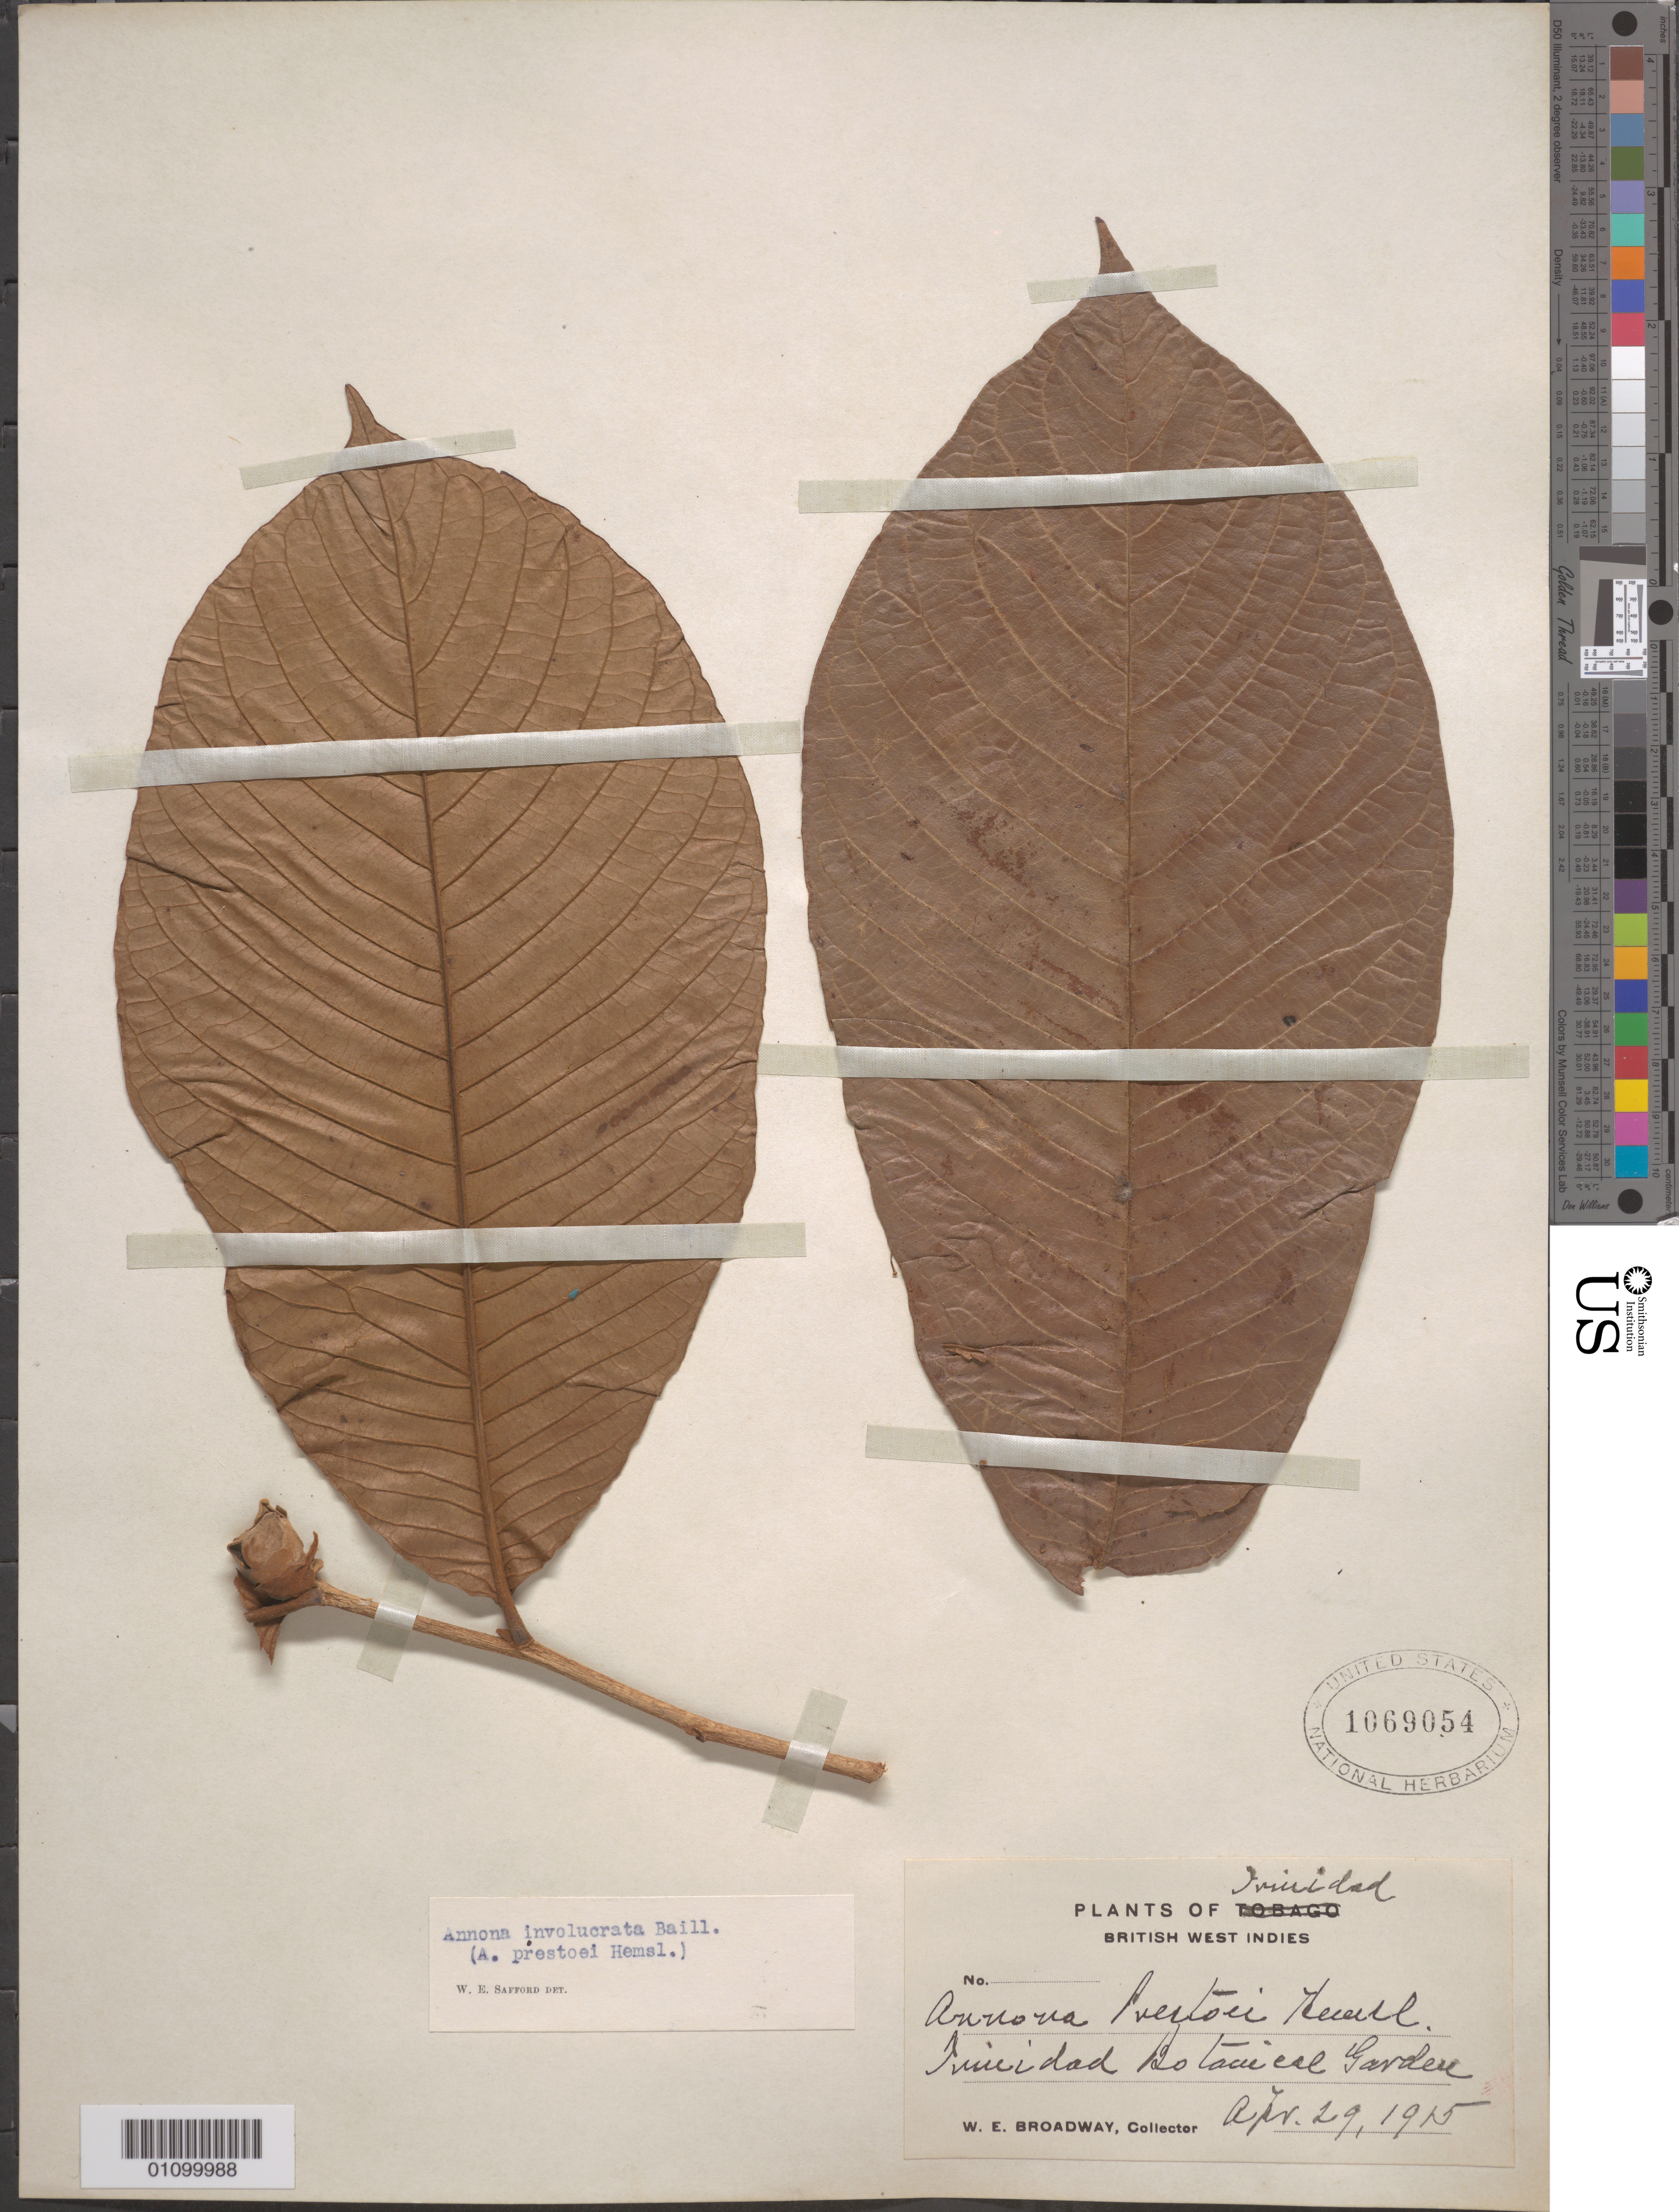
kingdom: Plantae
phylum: Tracheophyta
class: Magnoliopsida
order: Magnoliales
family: Annonaceae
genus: Annona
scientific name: Annona purpurea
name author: Moc. & Sessé ex Dunal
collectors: W. E. Broadway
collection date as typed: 29 Apr 1915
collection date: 1915-04-29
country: Trinidad and Tobago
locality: Trinidad botanical garden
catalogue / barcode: US 1069054